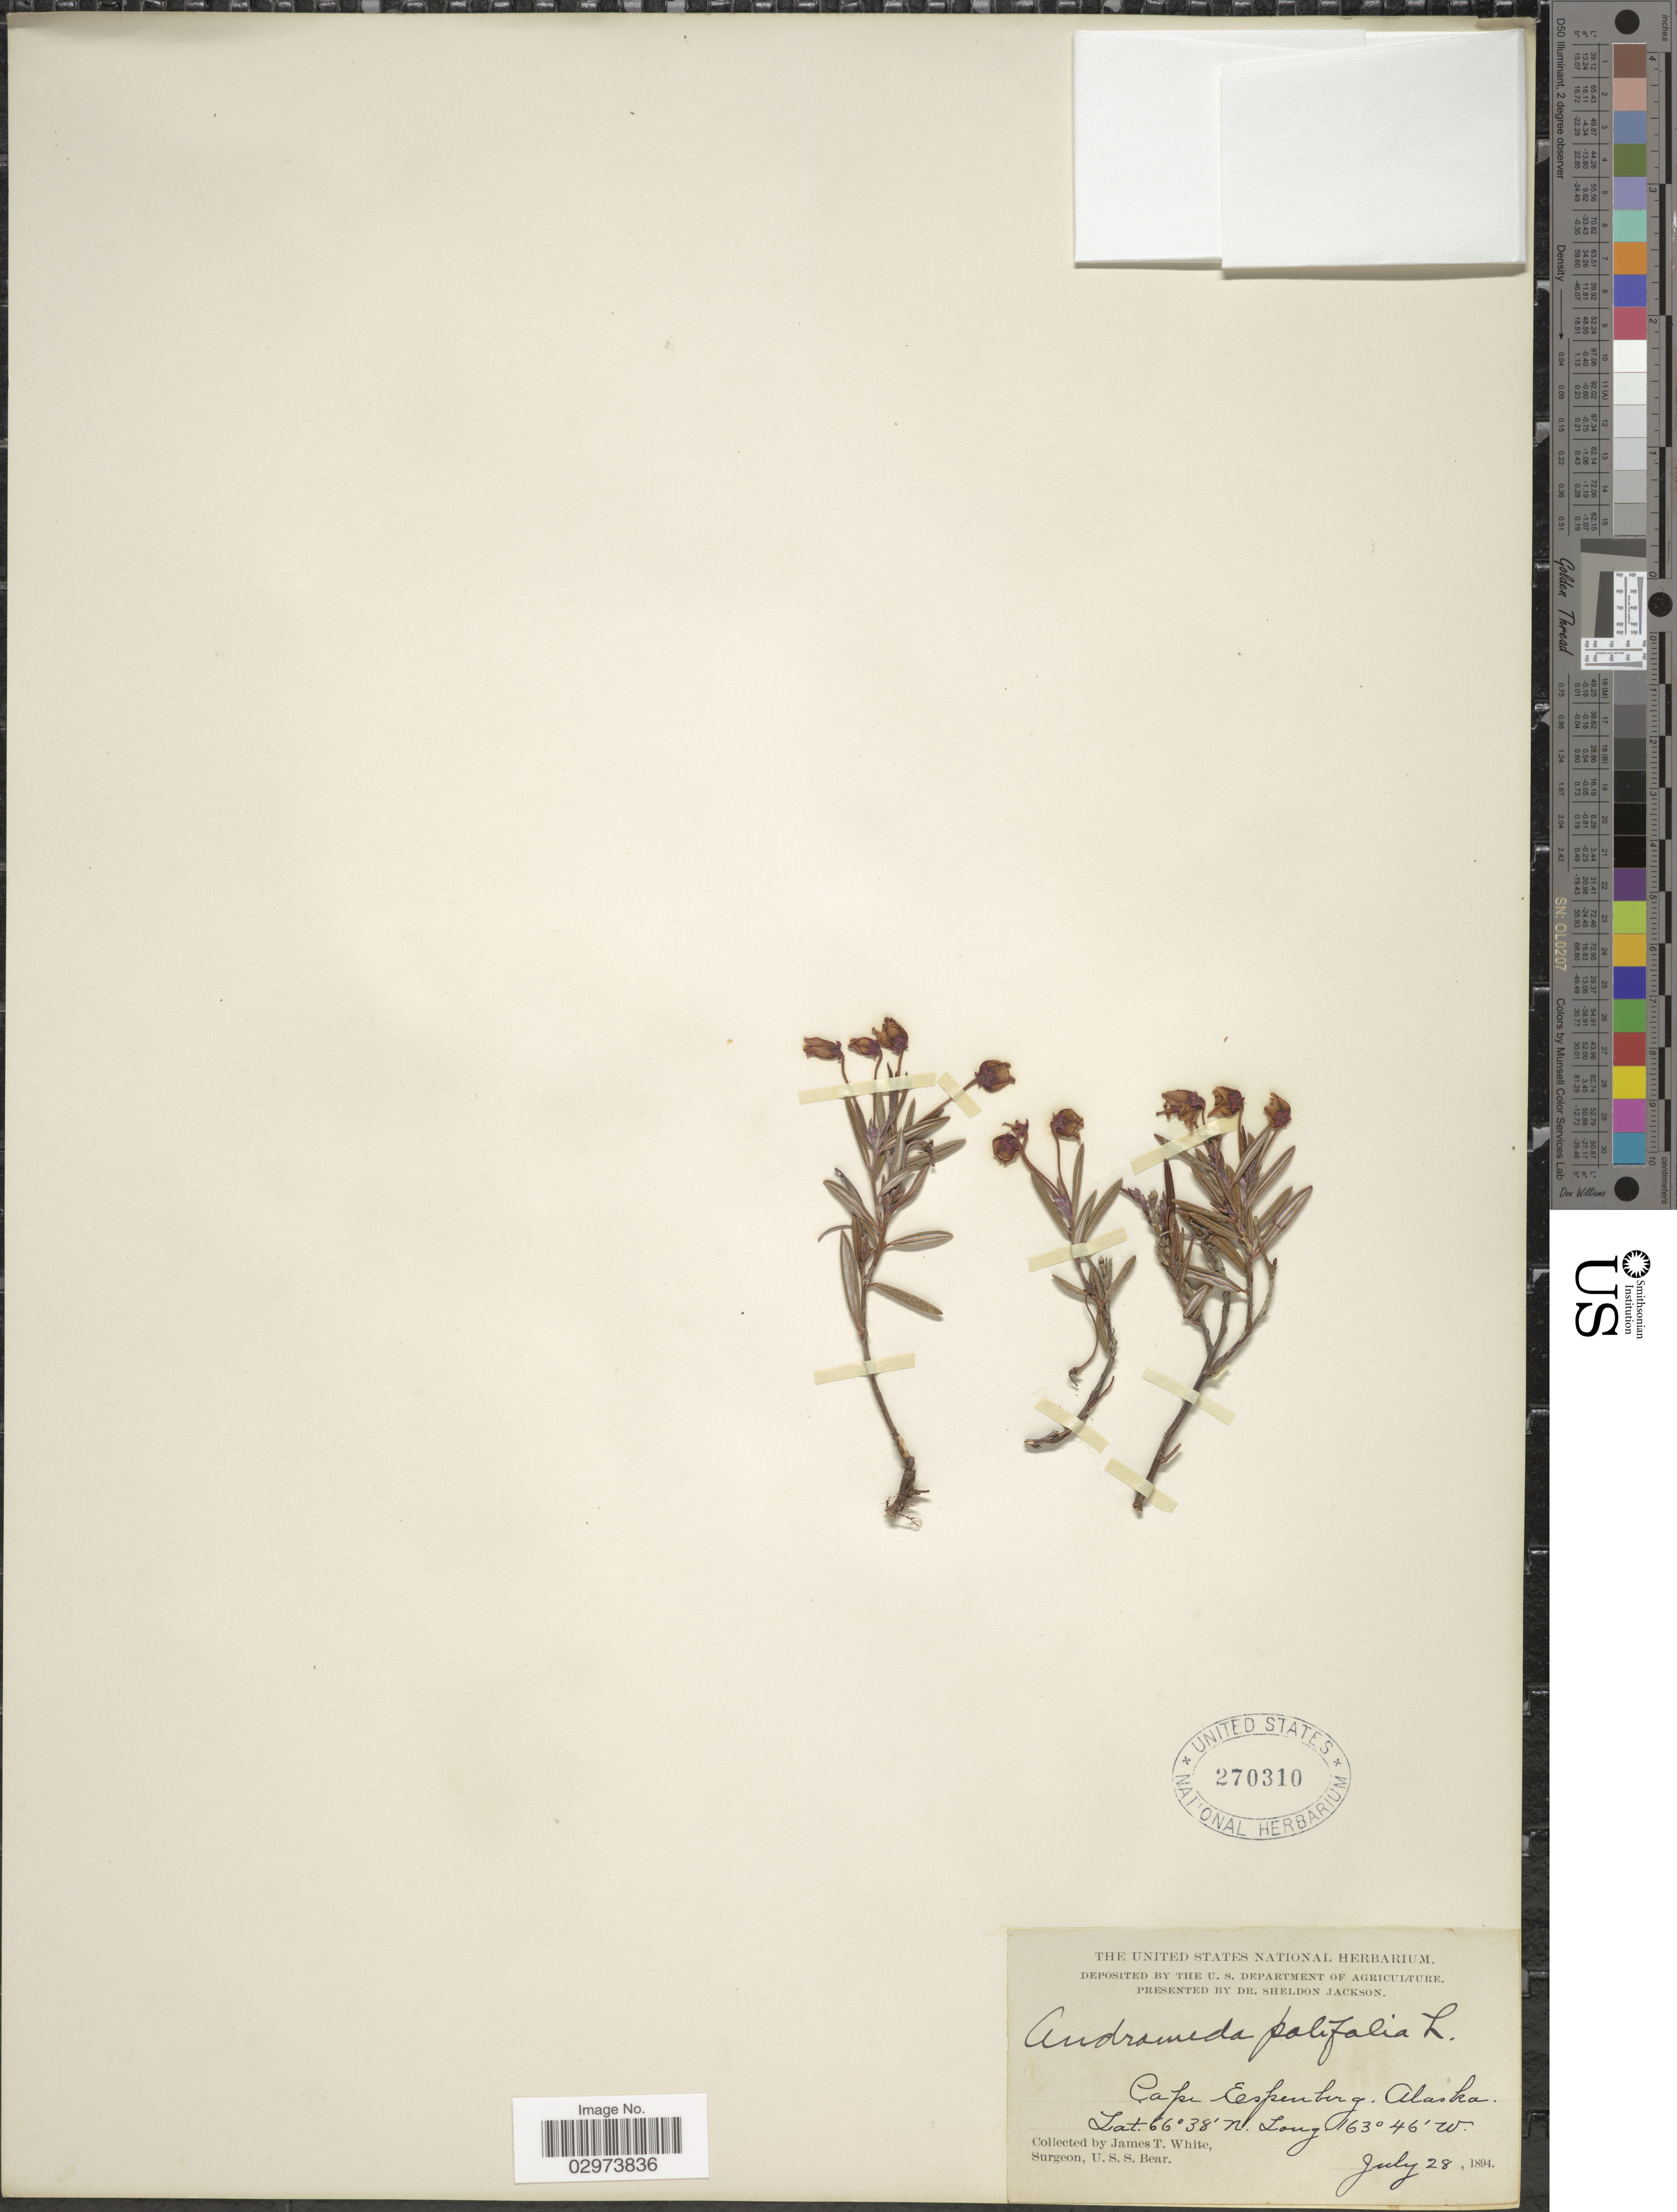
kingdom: Plantae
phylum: Tracheophyta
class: Magnoliopsida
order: Ericales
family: Ericaceae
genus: Andromeda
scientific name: Andromeda polifolia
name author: L.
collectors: J. T. White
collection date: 1894-07-28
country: United States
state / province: Alaska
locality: Cape Espenberg, Alaska.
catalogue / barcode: US 270310